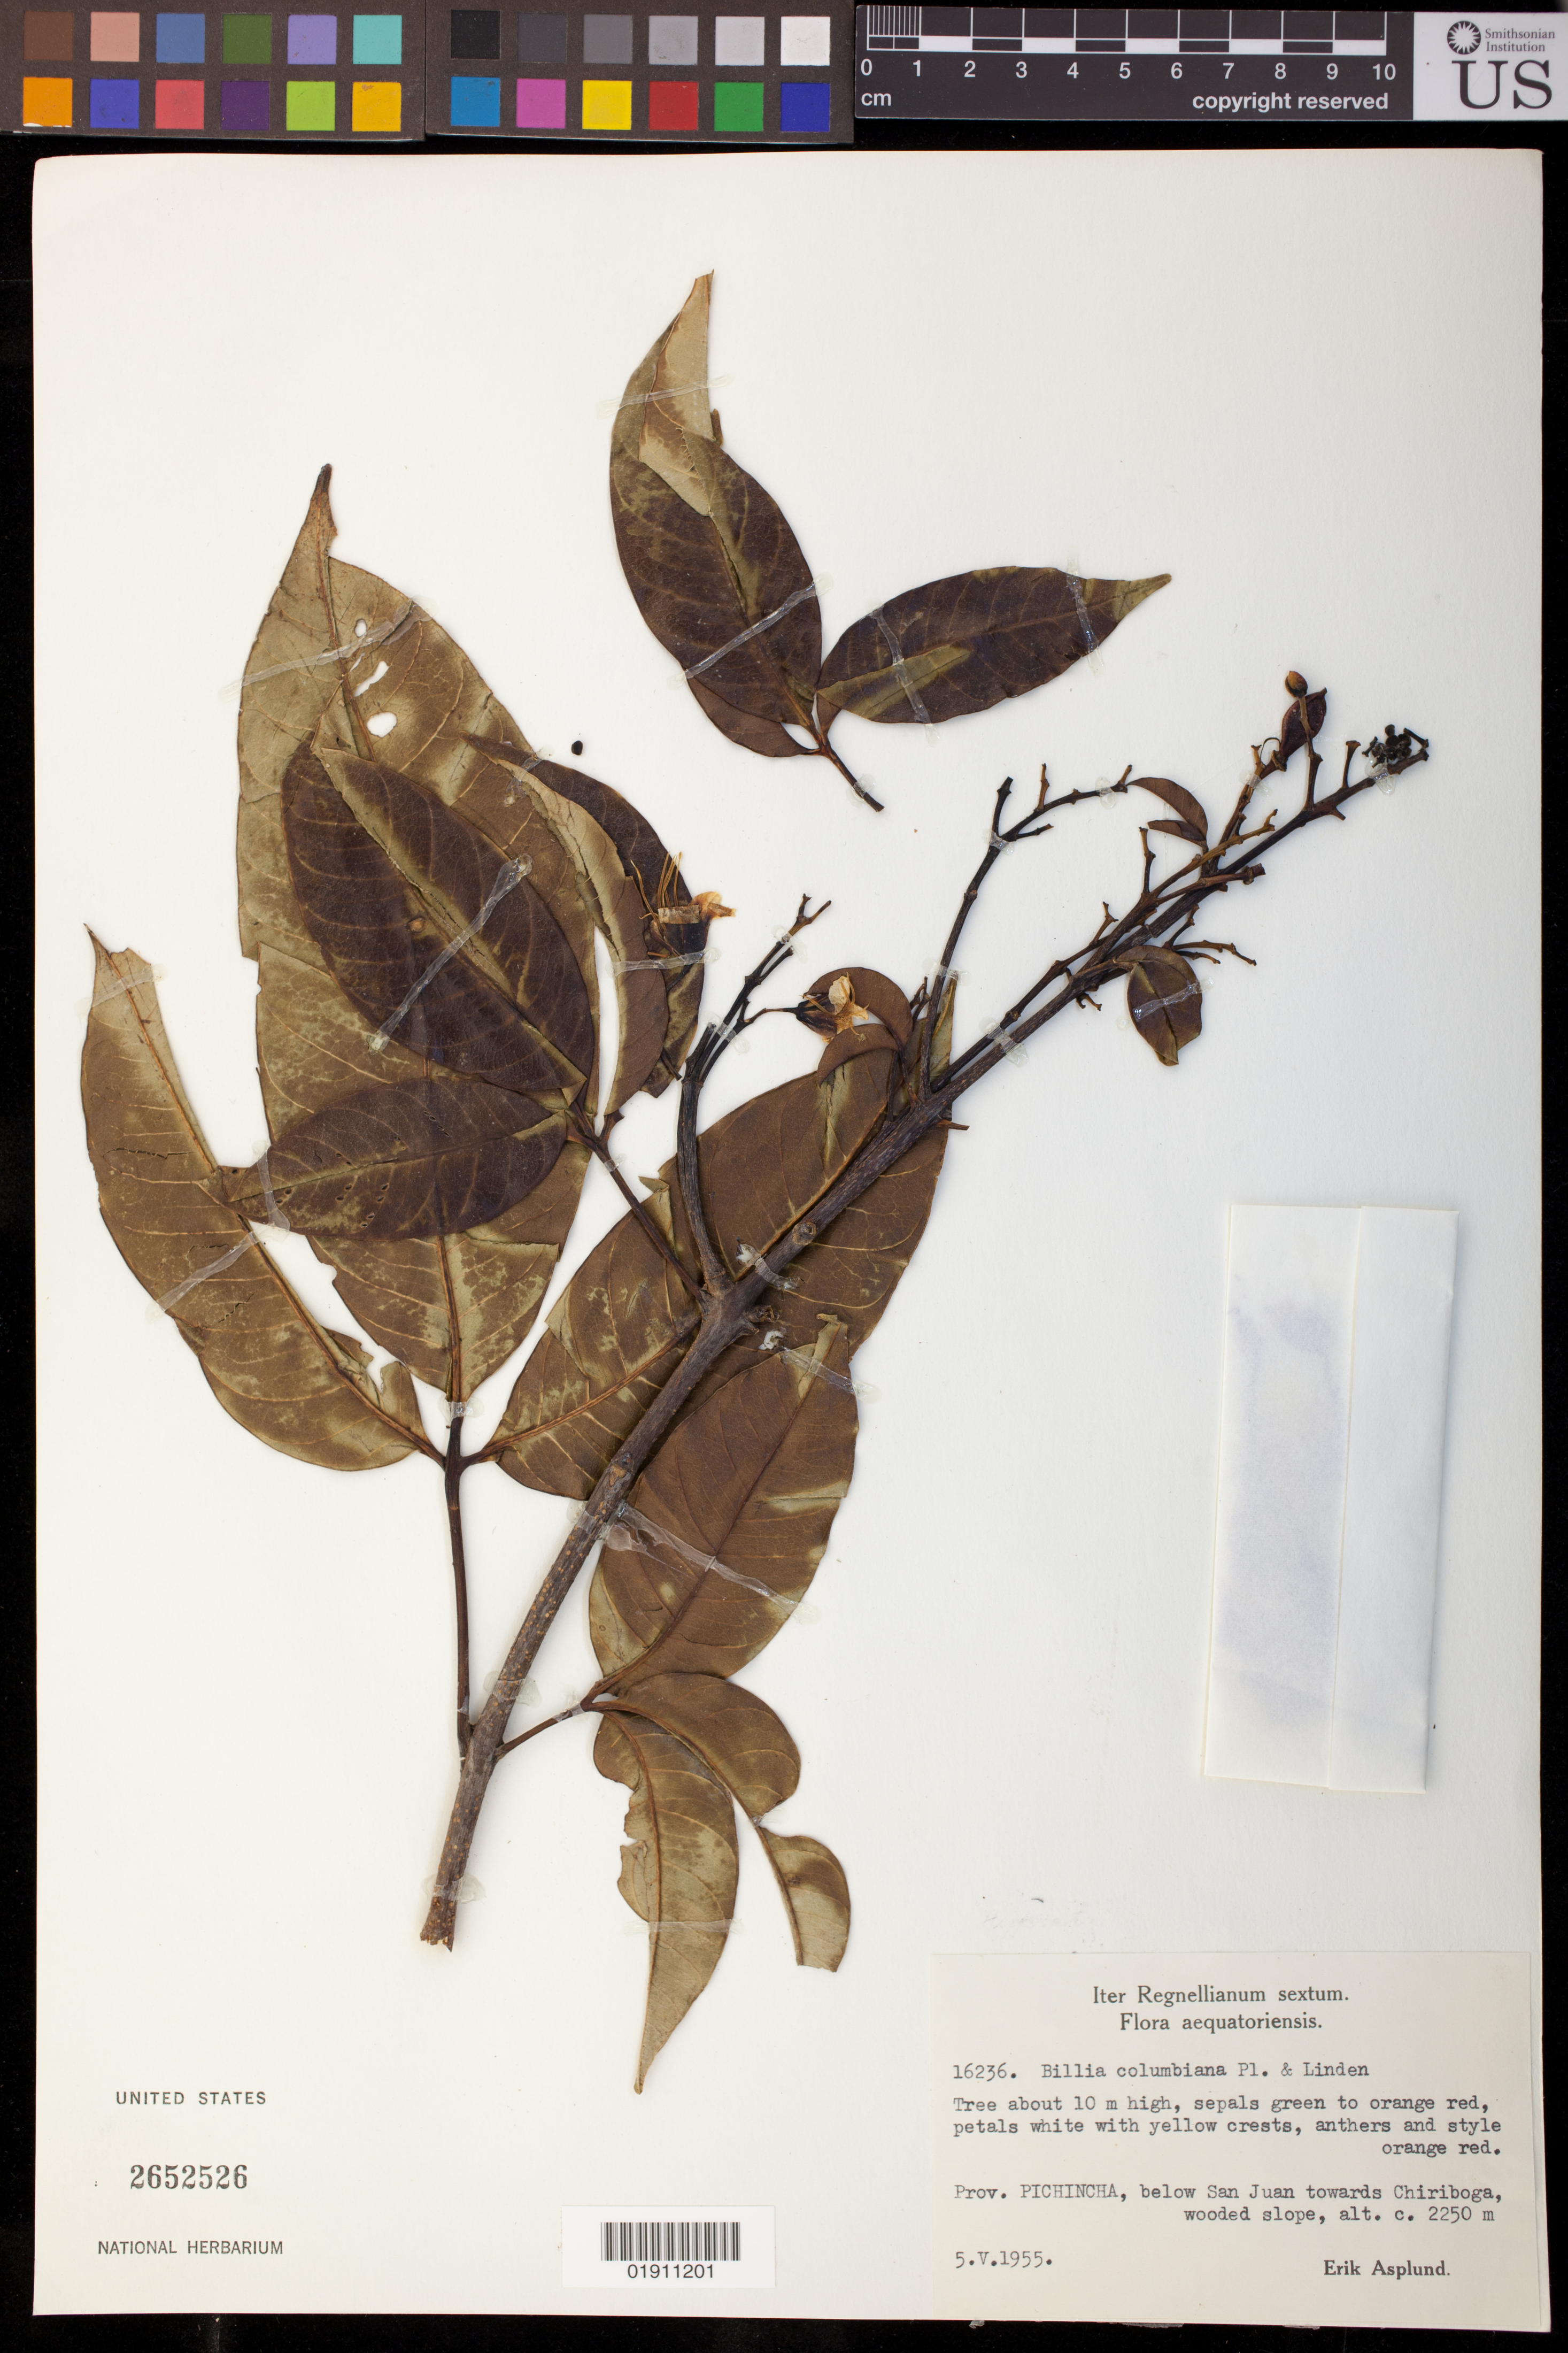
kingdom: Plantae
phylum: Tracheophyta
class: Magnoliopsida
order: Sapindales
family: Sapindaceae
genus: Billia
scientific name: Billia rosea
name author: (Planch. & Linden) C. Ulloa & P.M. Jørg.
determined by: Acevedo-Rodríguez, P., (BOT), Smithsonian Institution - National Museum of Natural History (UNITED STATES)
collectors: E. Asplund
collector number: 16236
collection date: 1955-05-05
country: Ecuador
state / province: Pichincha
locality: Below San Juan towards Chiriboga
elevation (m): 2250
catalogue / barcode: US 2652526